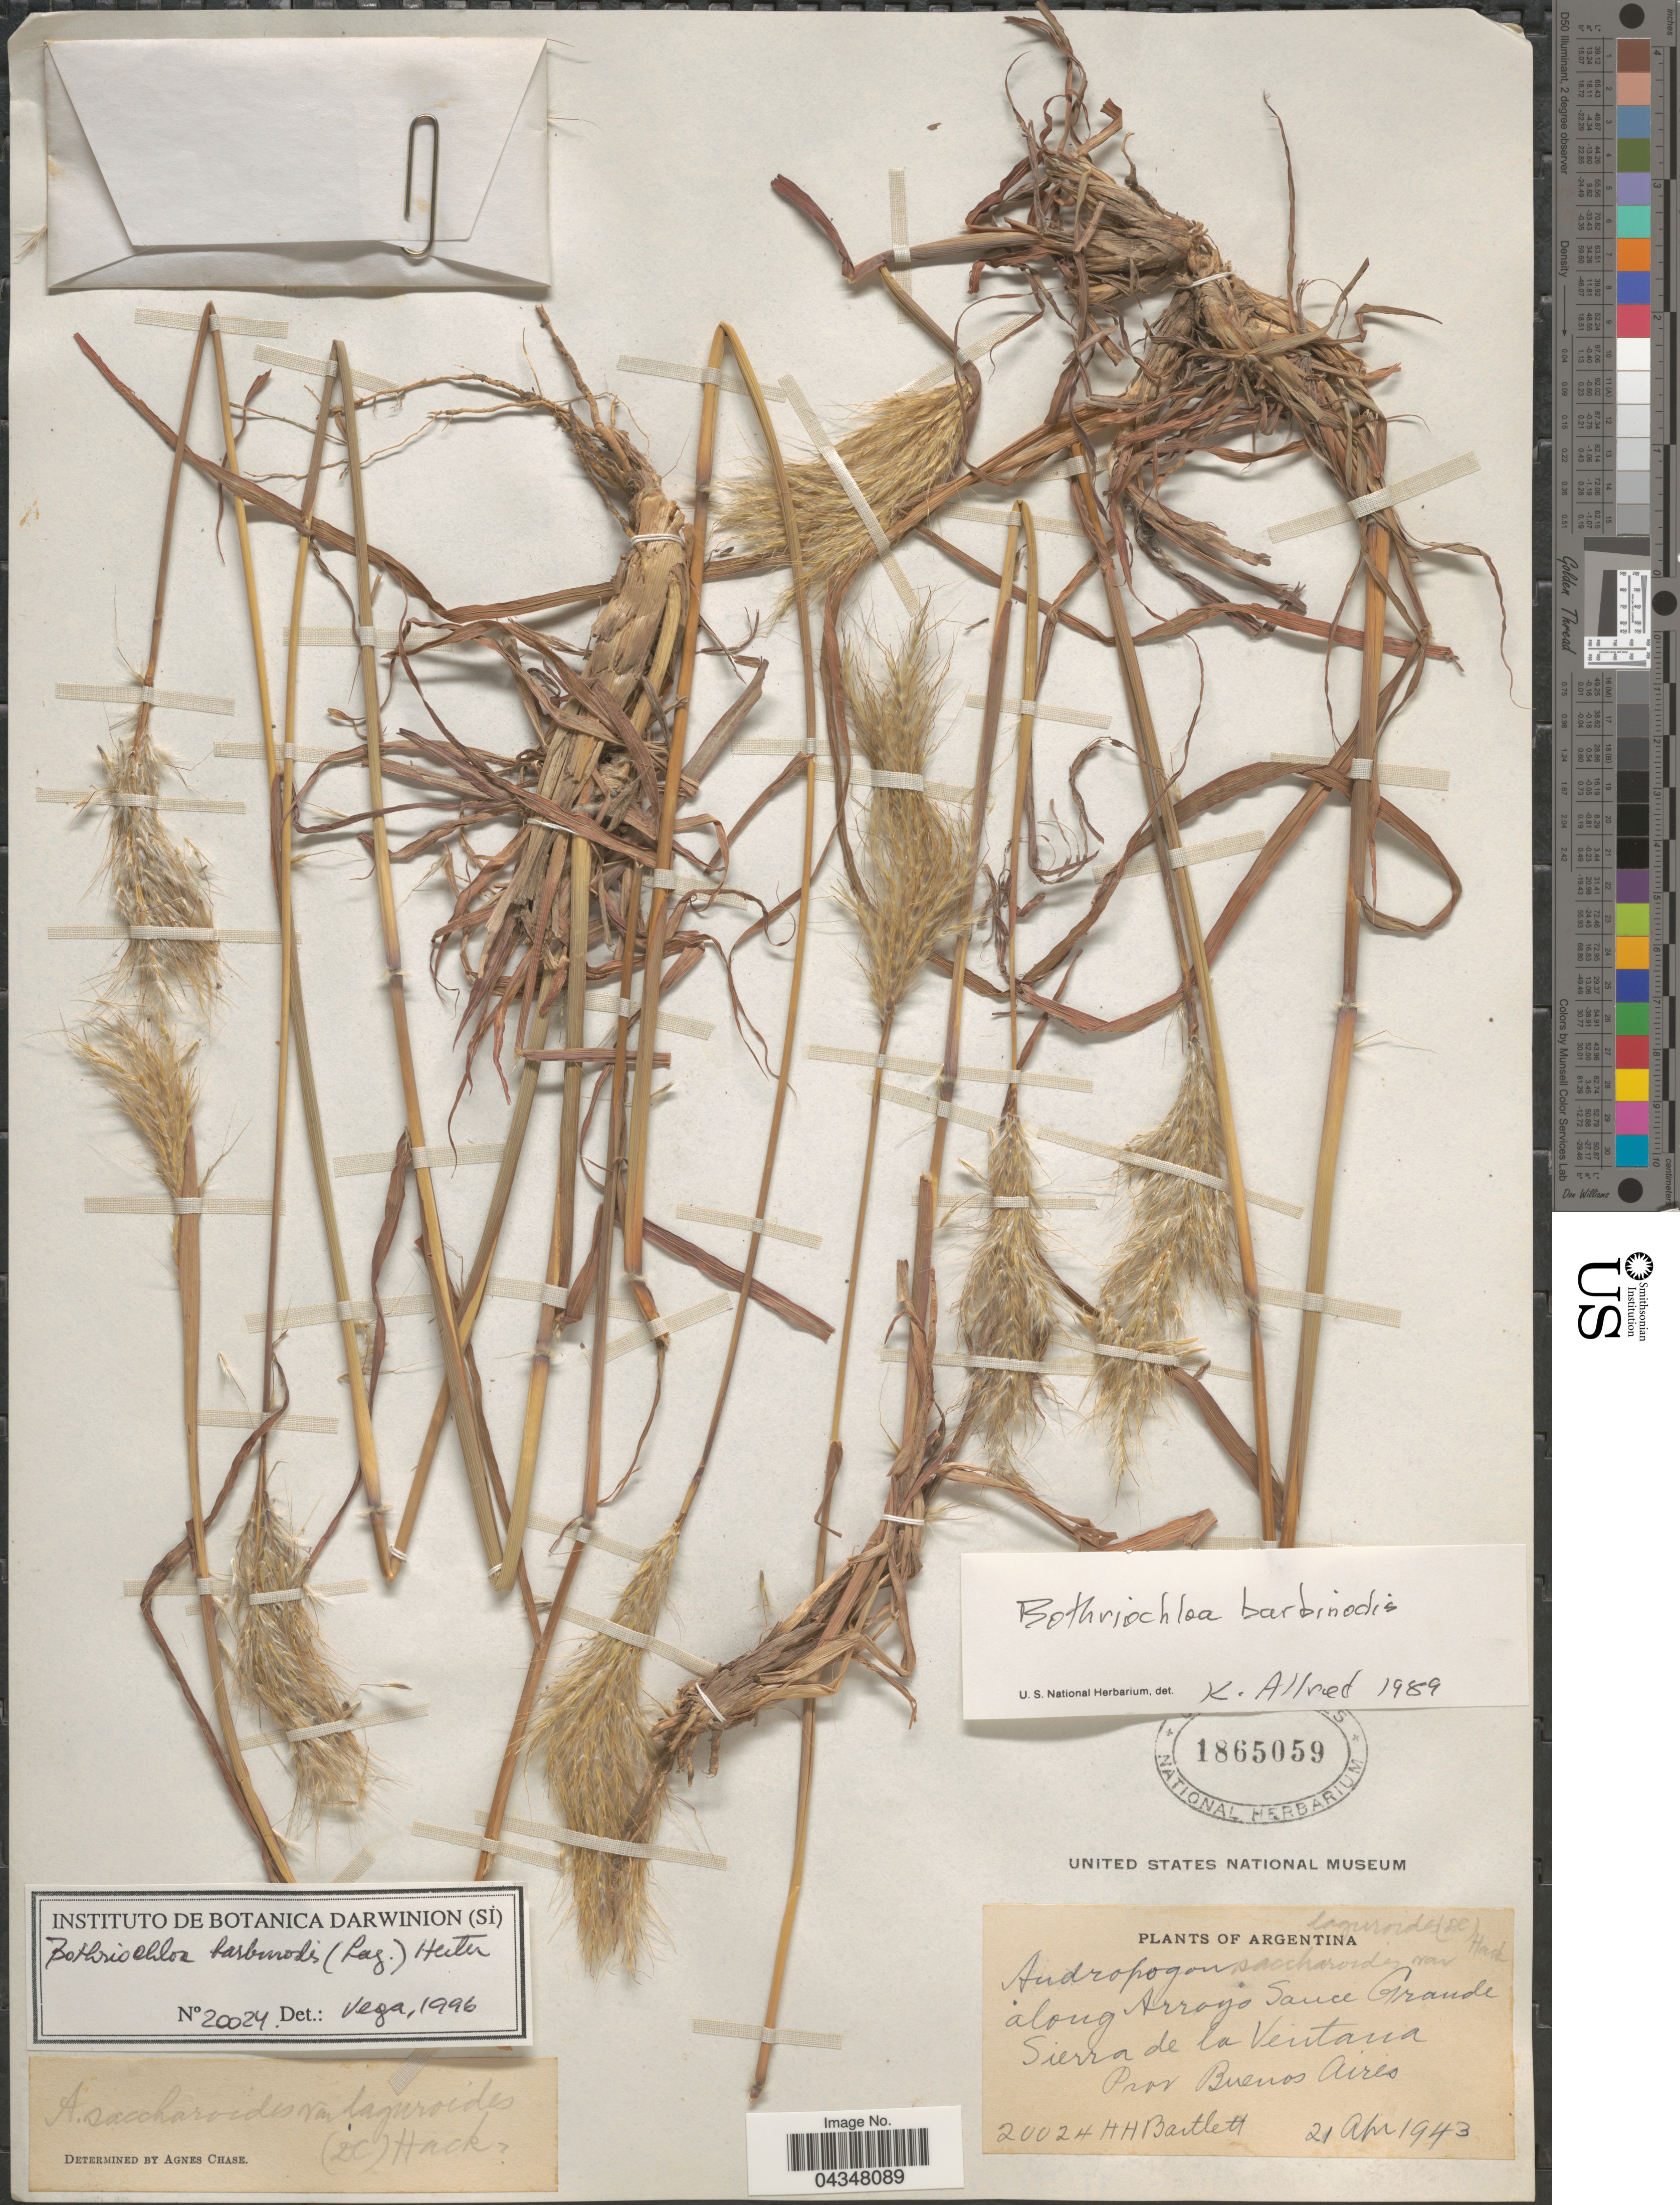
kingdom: Plantae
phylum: Tracheophyta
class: Liliopsida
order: Poales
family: Poaceae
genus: Bothriochloa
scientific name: Bothriochloa barbinodis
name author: (Lag.) Herter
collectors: H. H. Bartlett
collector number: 20024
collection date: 1943-04-21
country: Argentina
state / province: Buenos Aires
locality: Along Arroyo Sauce Grande. Sierra de la Ventana.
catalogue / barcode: US 1865059